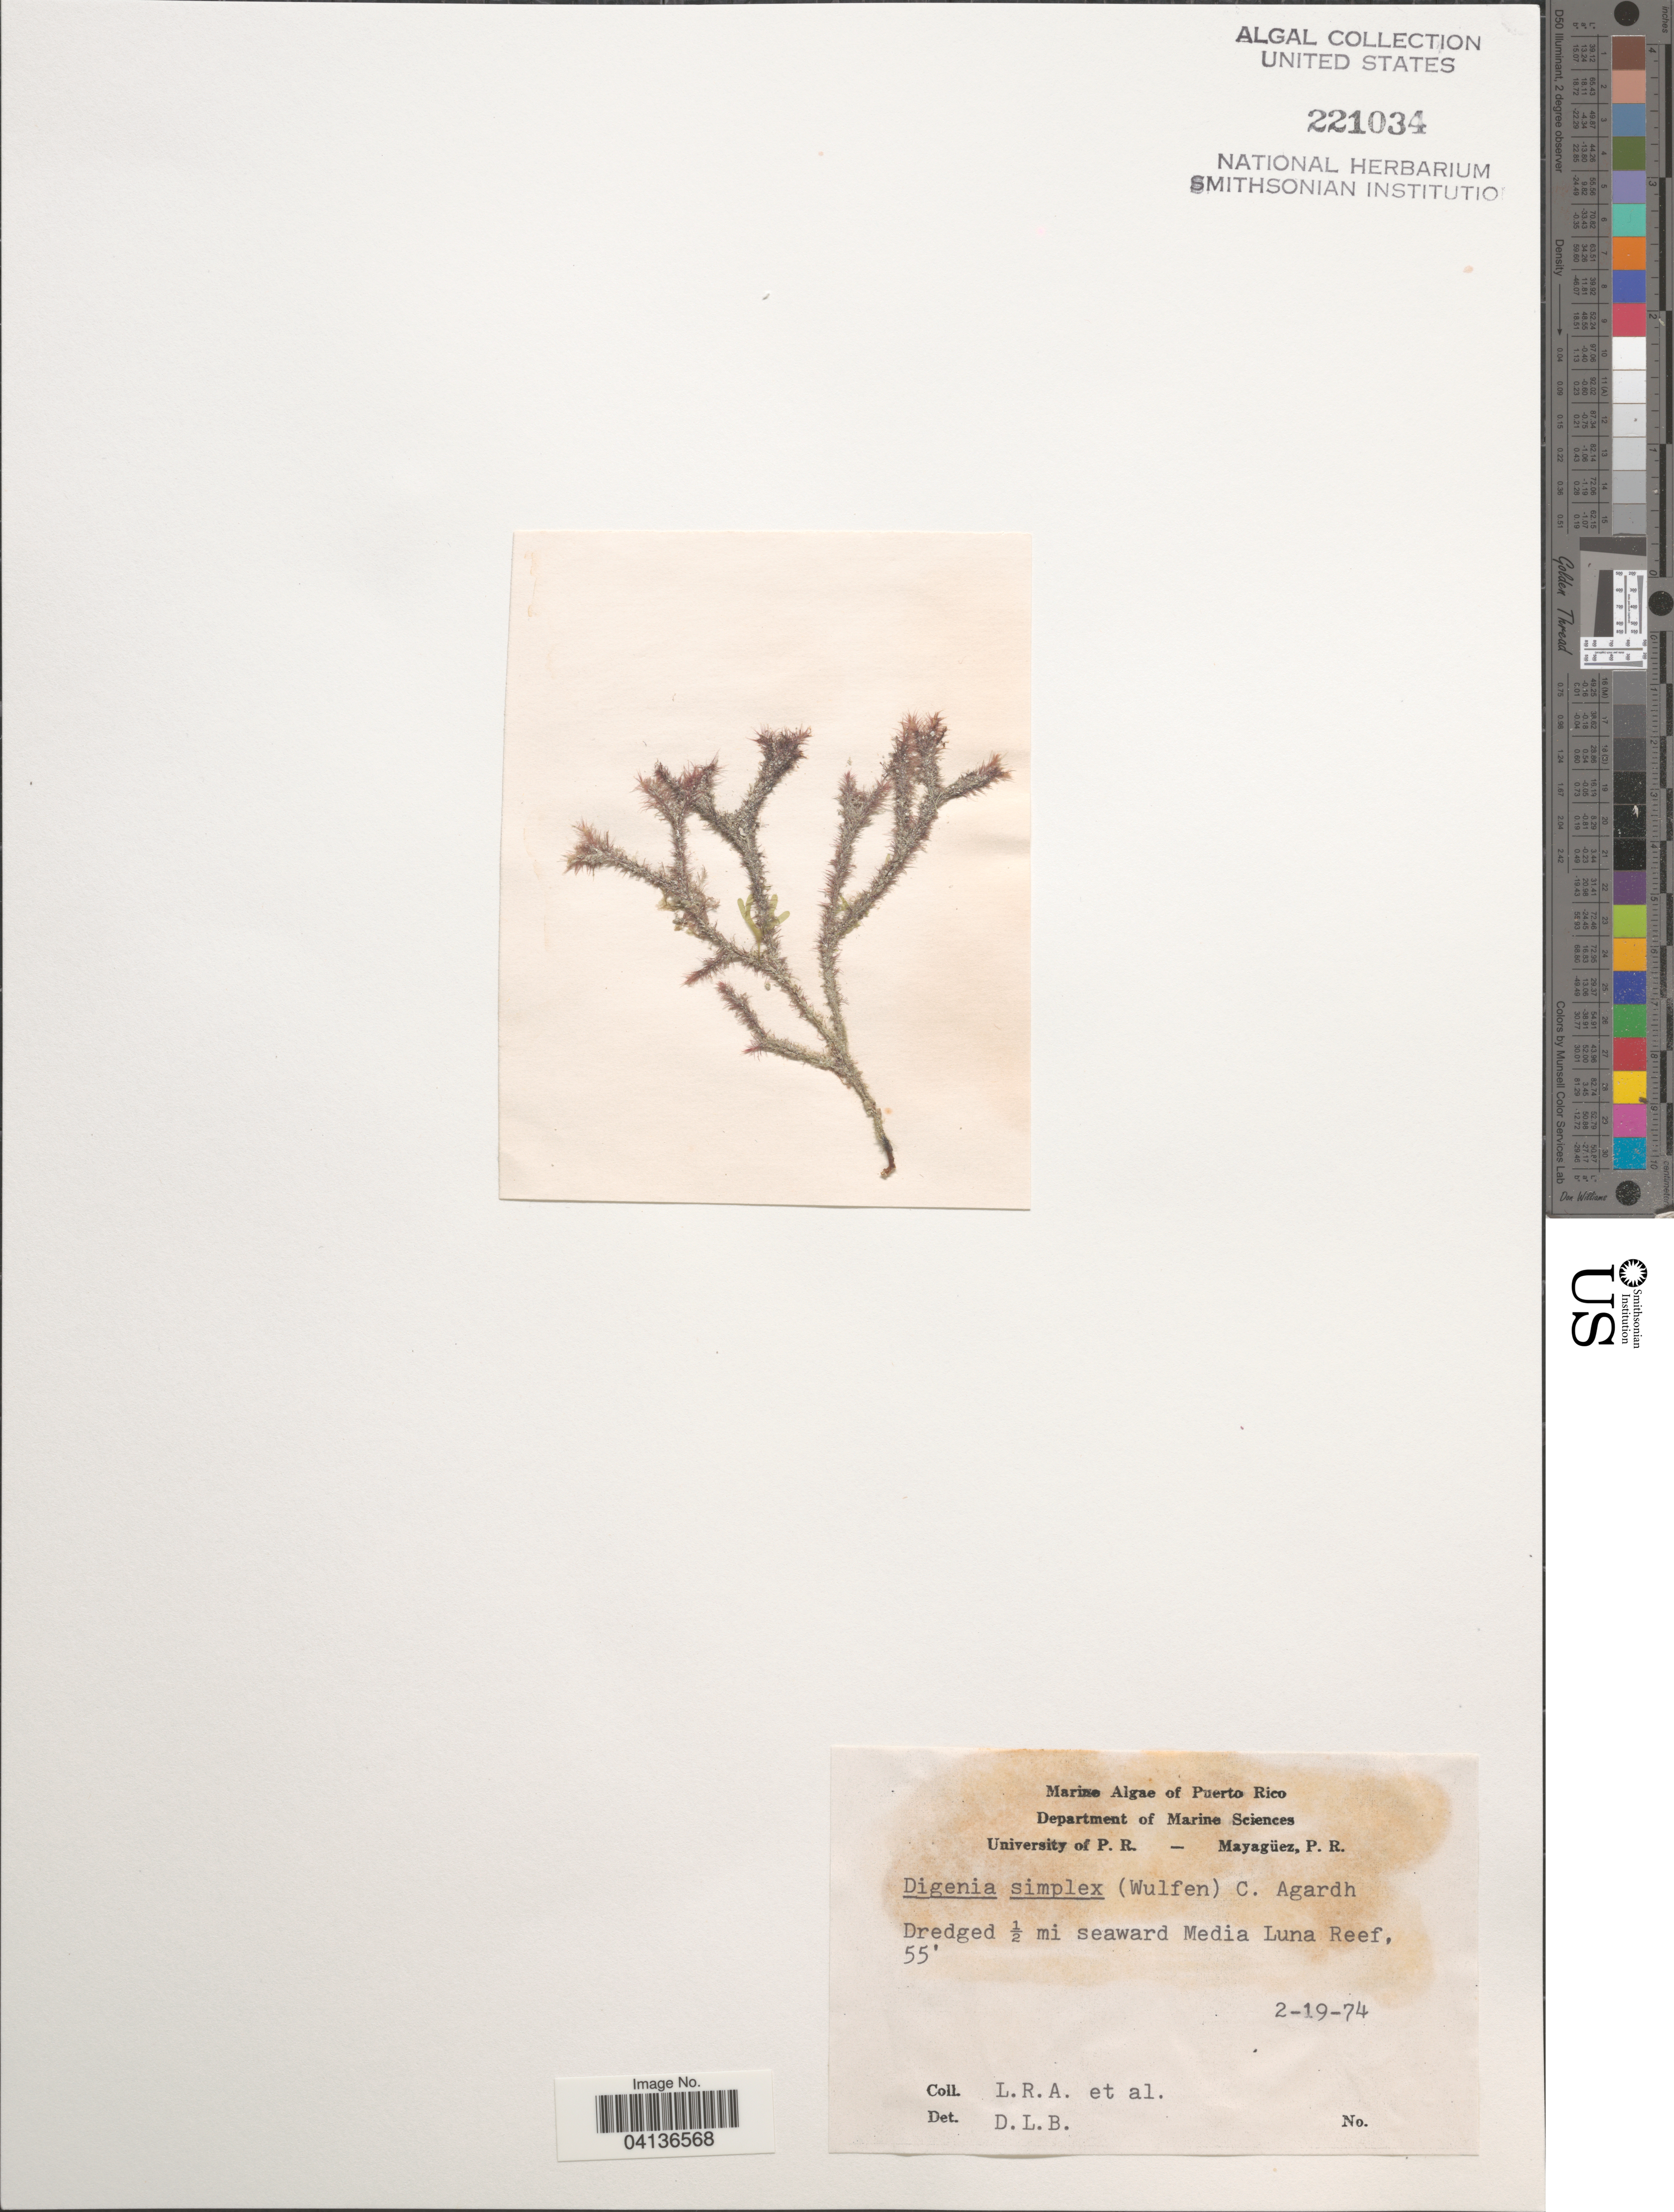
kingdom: Plantae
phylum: Rhodophyta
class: Florideophyceae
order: Ceramiales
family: Rhodomelaceae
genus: Digenea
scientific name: Digenea simplex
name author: (Wulfen) C. Agardh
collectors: L. R. A. & et al.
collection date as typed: Transcribed d/m/y: 19/2/74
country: Puerto Rico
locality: Dredged ½ mi seaward Media Luna Reef.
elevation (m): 17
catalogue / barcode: US 221034